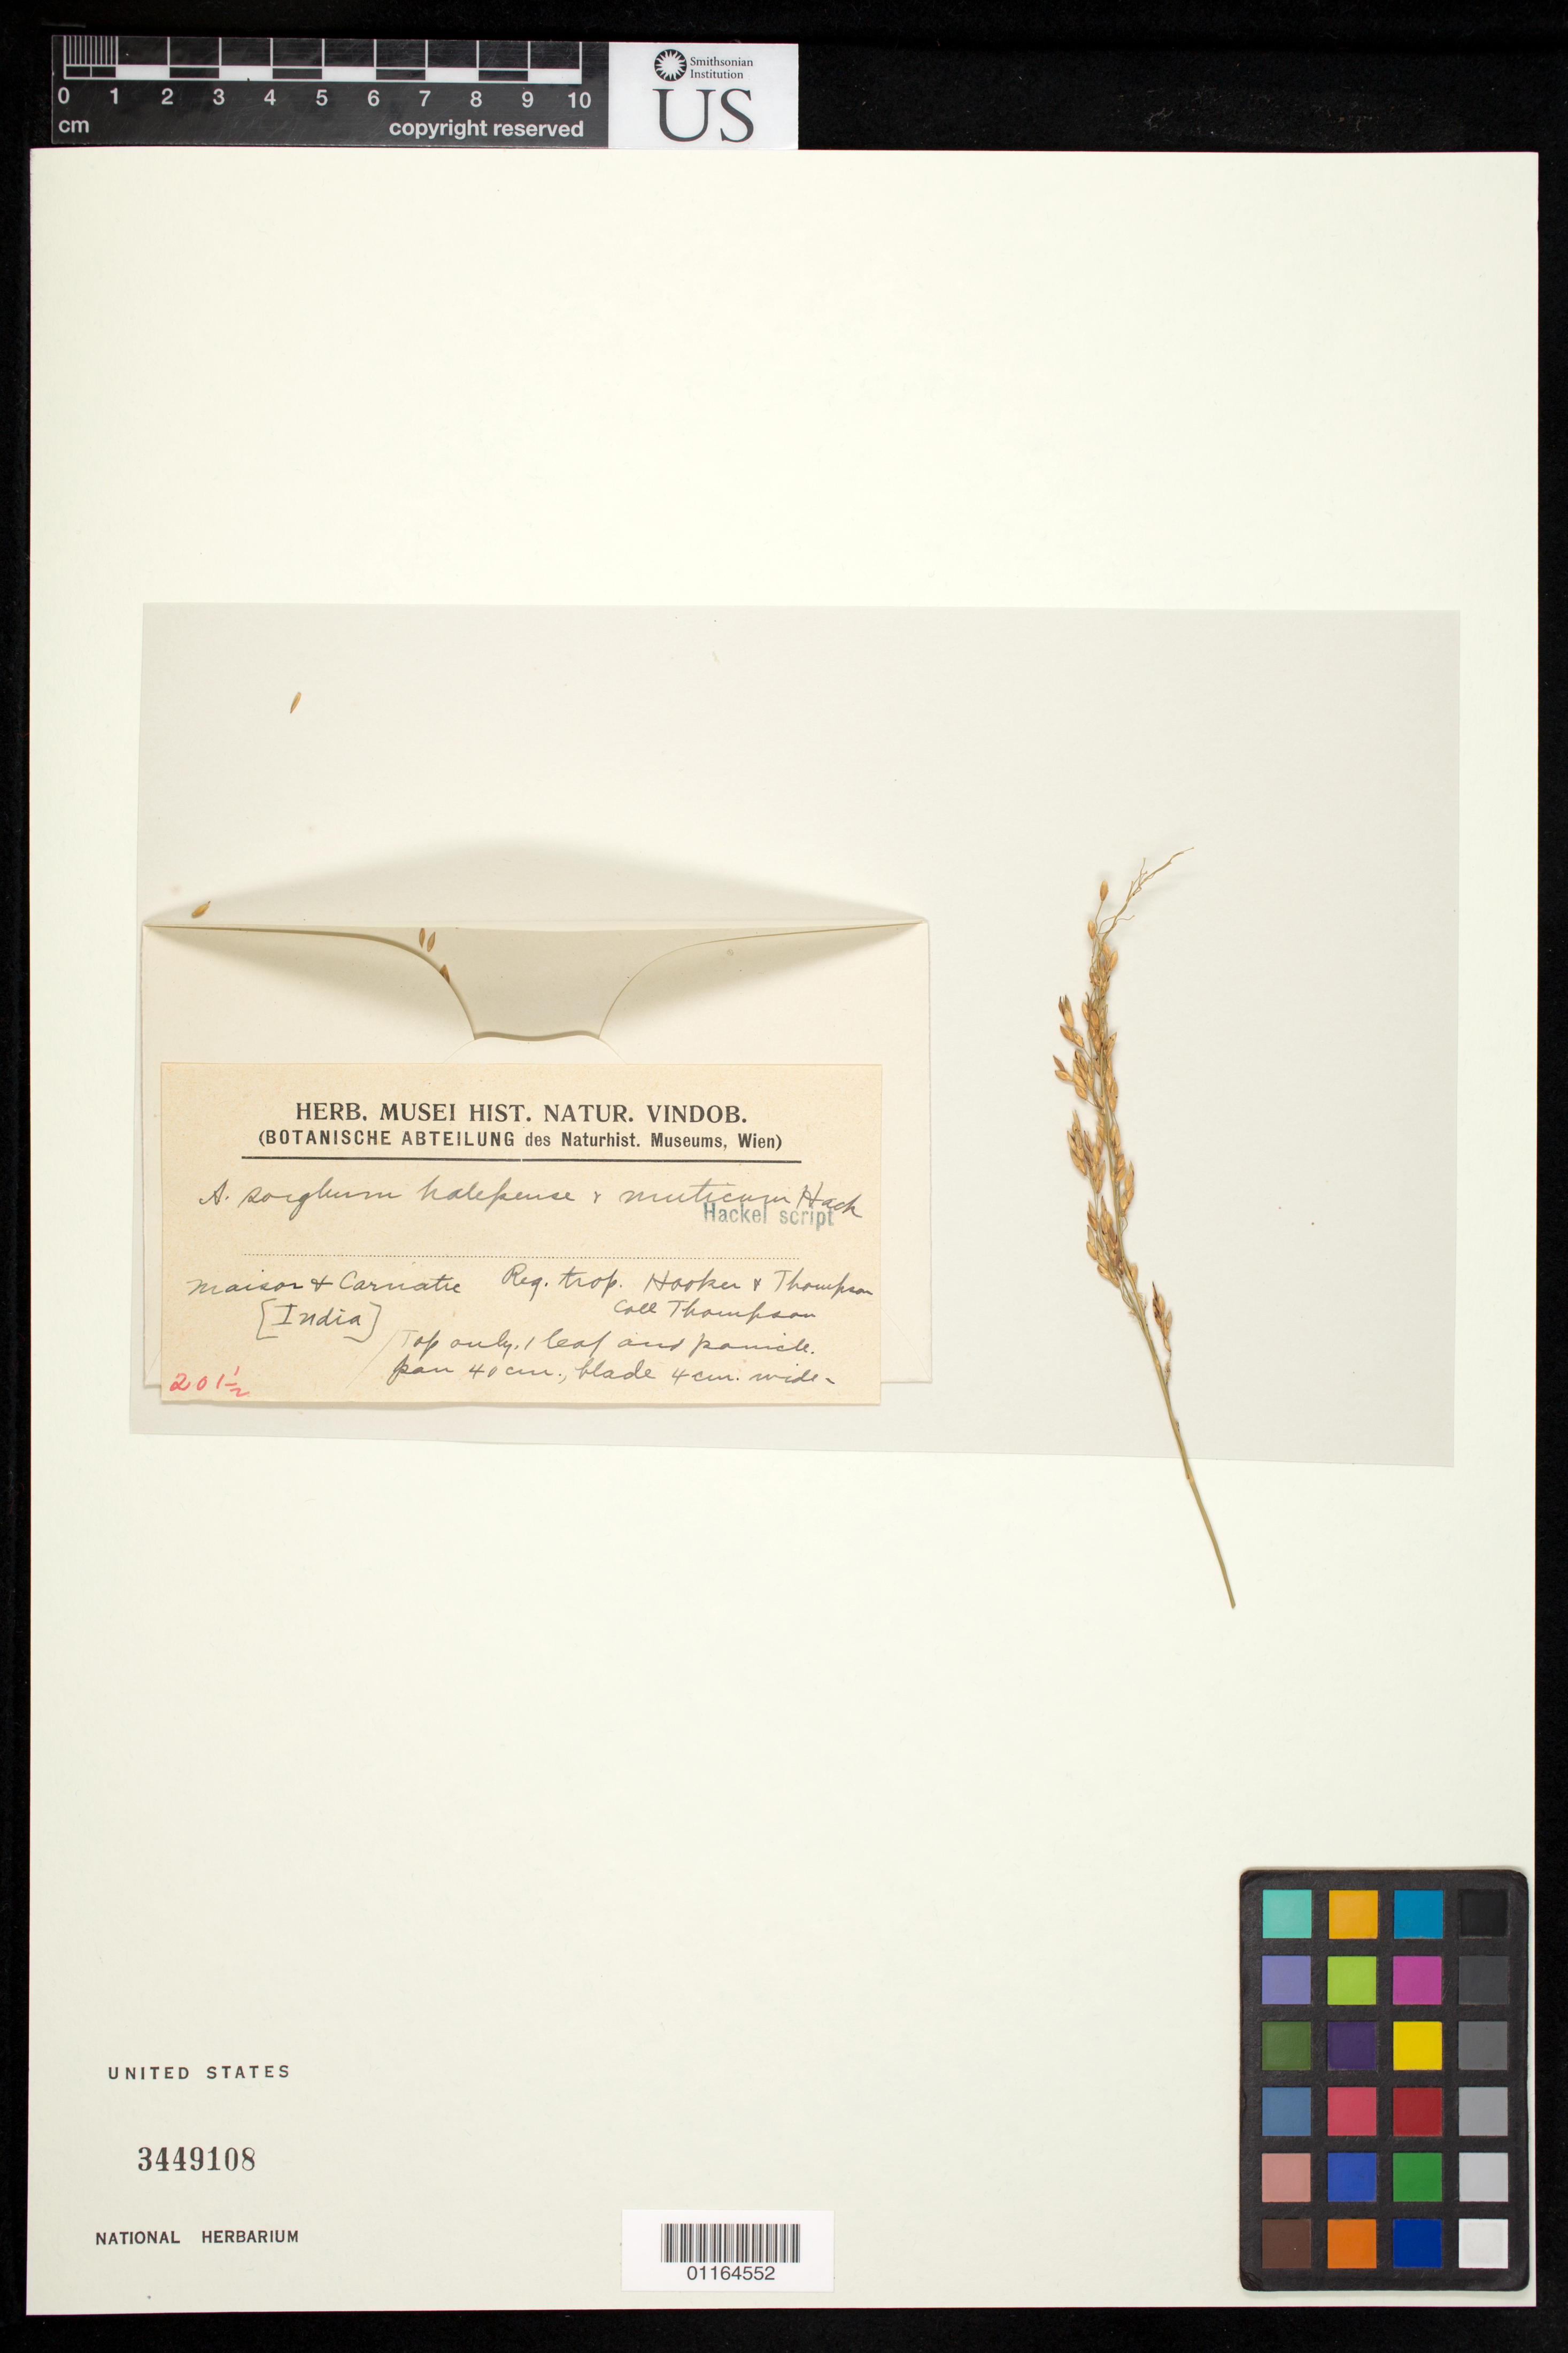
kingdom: Plantae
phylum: Tracheophyta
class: Liliopsida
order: Poales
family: Poaceae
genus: Andropogon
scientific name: Andropogon sorghum subvar. muticus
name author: Hack.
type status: Possible Type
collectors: J. D. Hooker & T. Thompson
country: India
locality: Maisor & Carnatic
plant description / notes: Fragmentary material of type (?) specimen ex herb. Vienna.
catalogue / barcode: US 3449108